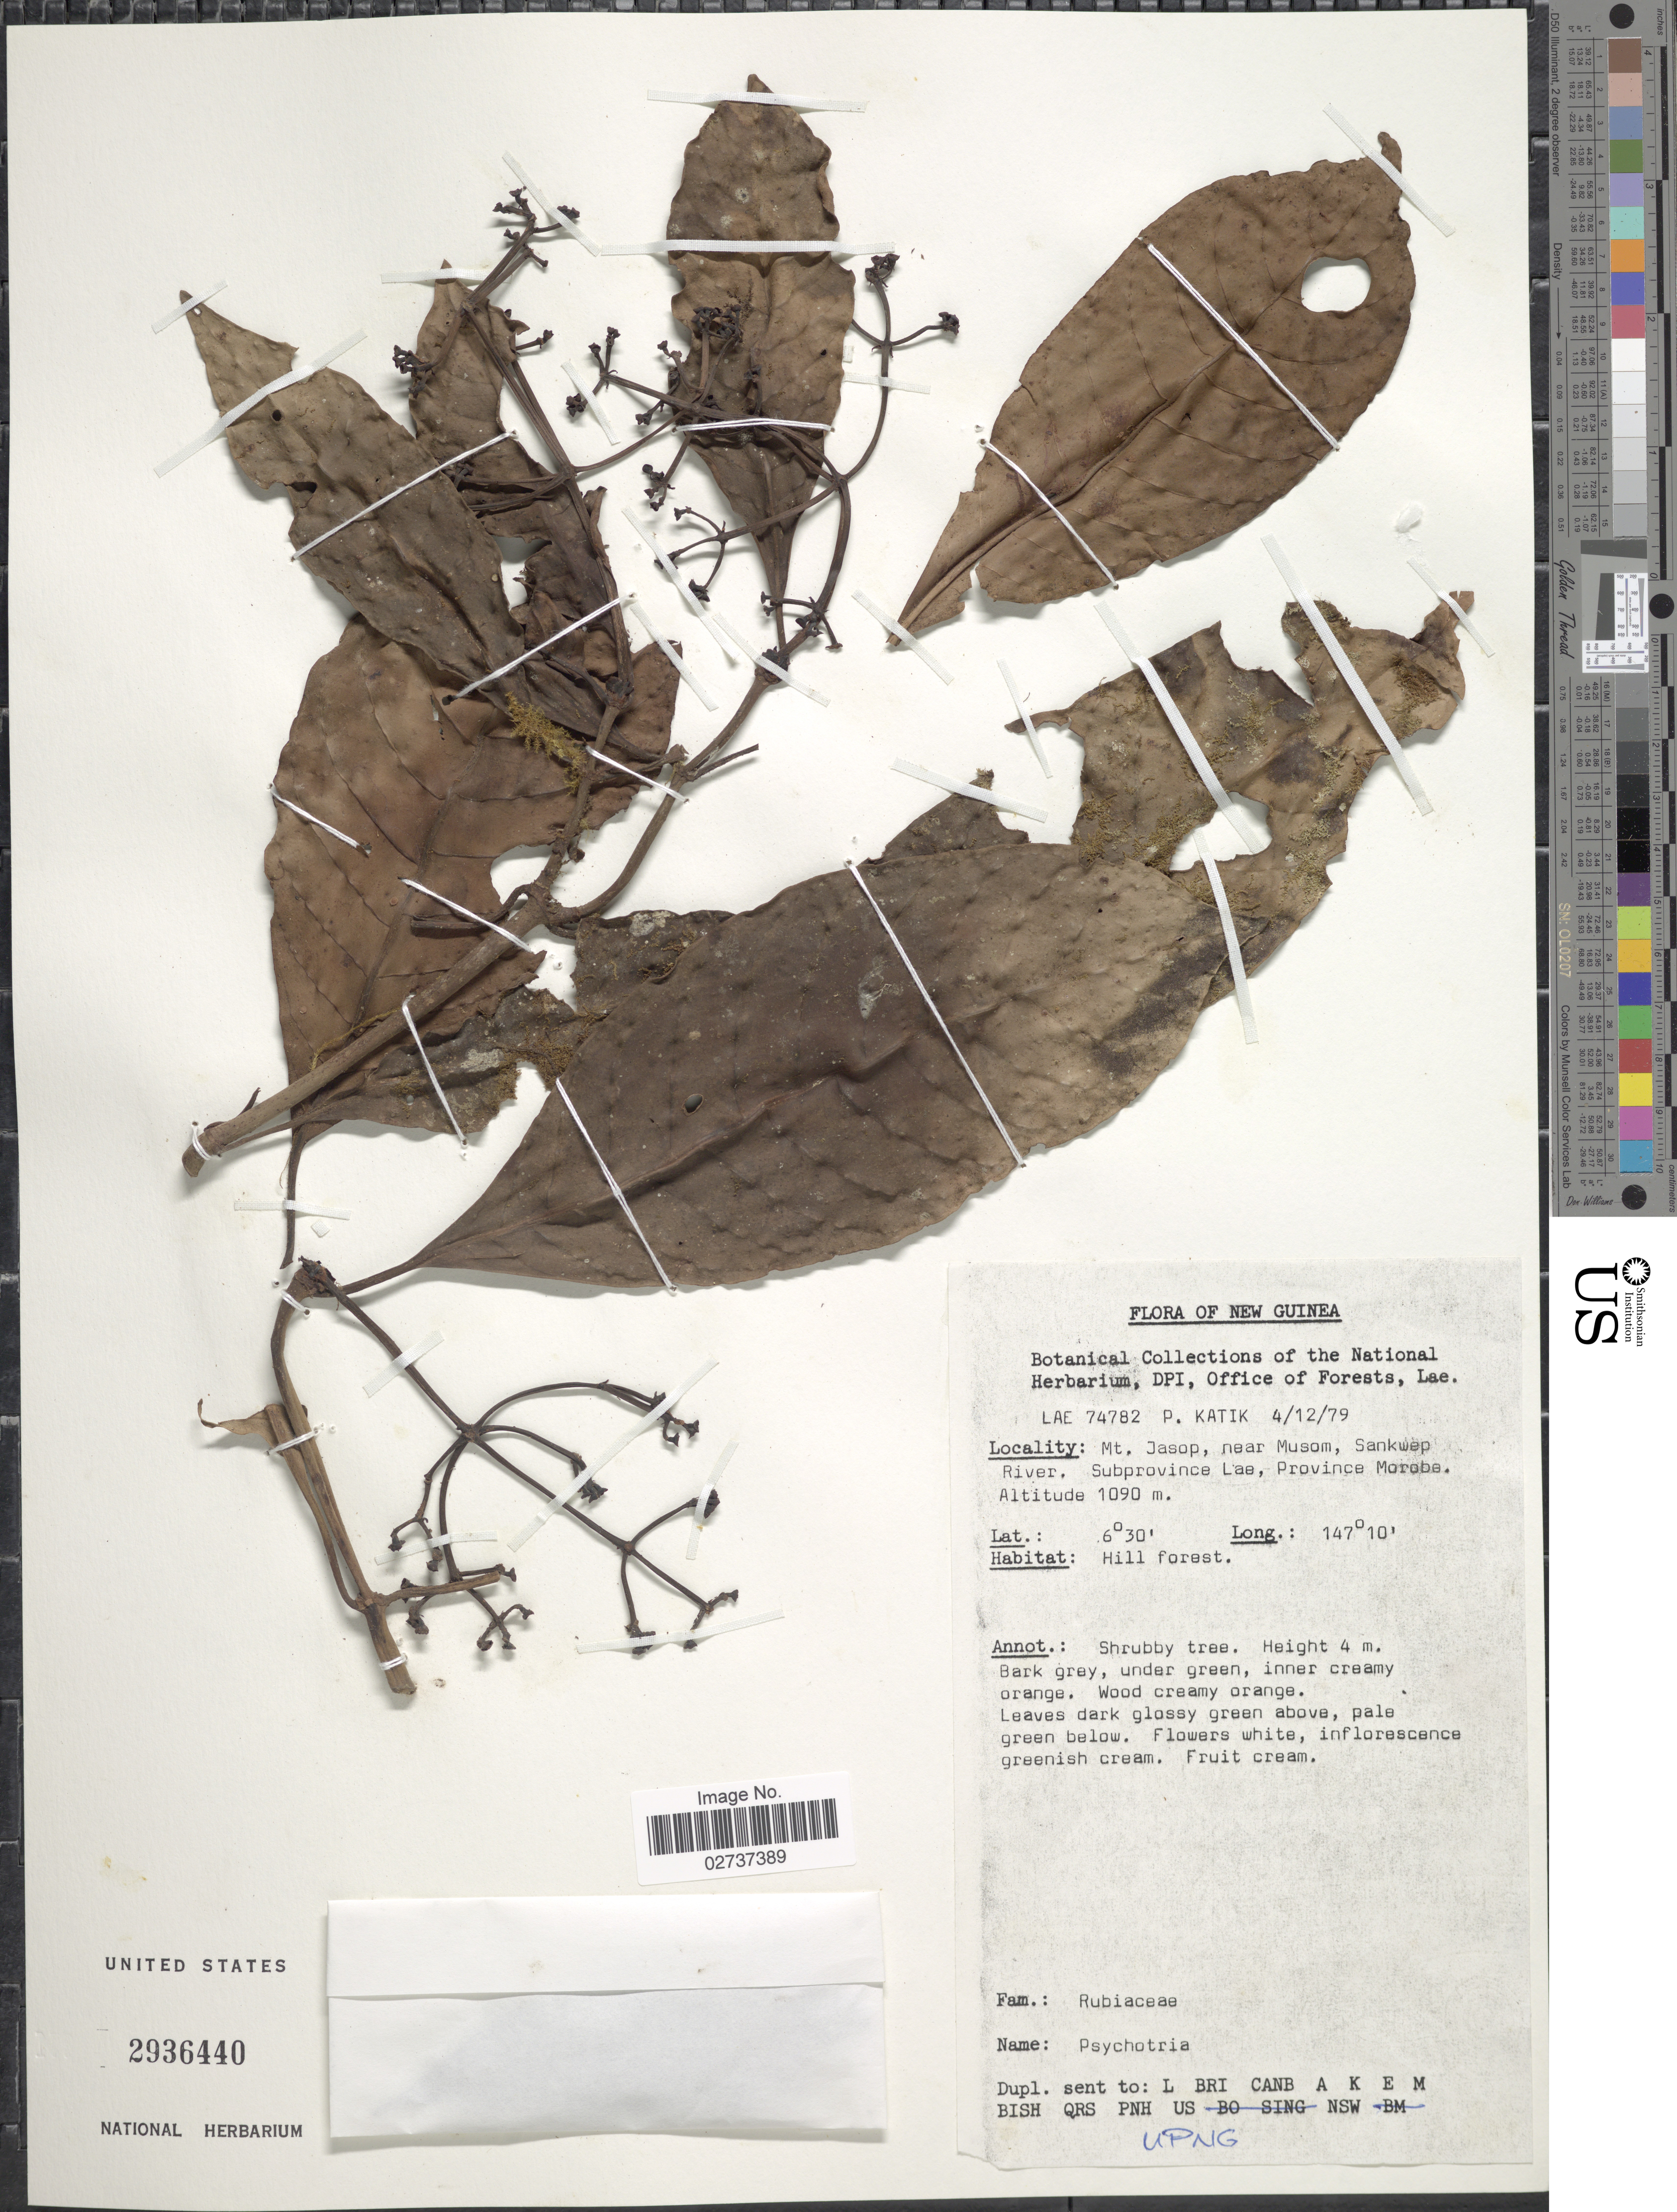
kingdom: Plantae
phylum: Tracheophyta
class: Magnoliopsida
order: Gentianales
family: Rubiaceae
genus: Psychotria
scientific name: Psychotria sp.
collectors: P. Katik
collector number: LAE 74782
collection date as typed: Transcribed d/m/y: 4/12/79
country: Papua New Guinea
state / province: Morobe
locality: New Guinea. Mt. Jasop, near Musom, Sankwep River. Subprovince Lae, Province Morobe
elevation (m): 1090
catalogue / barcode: US 2936440